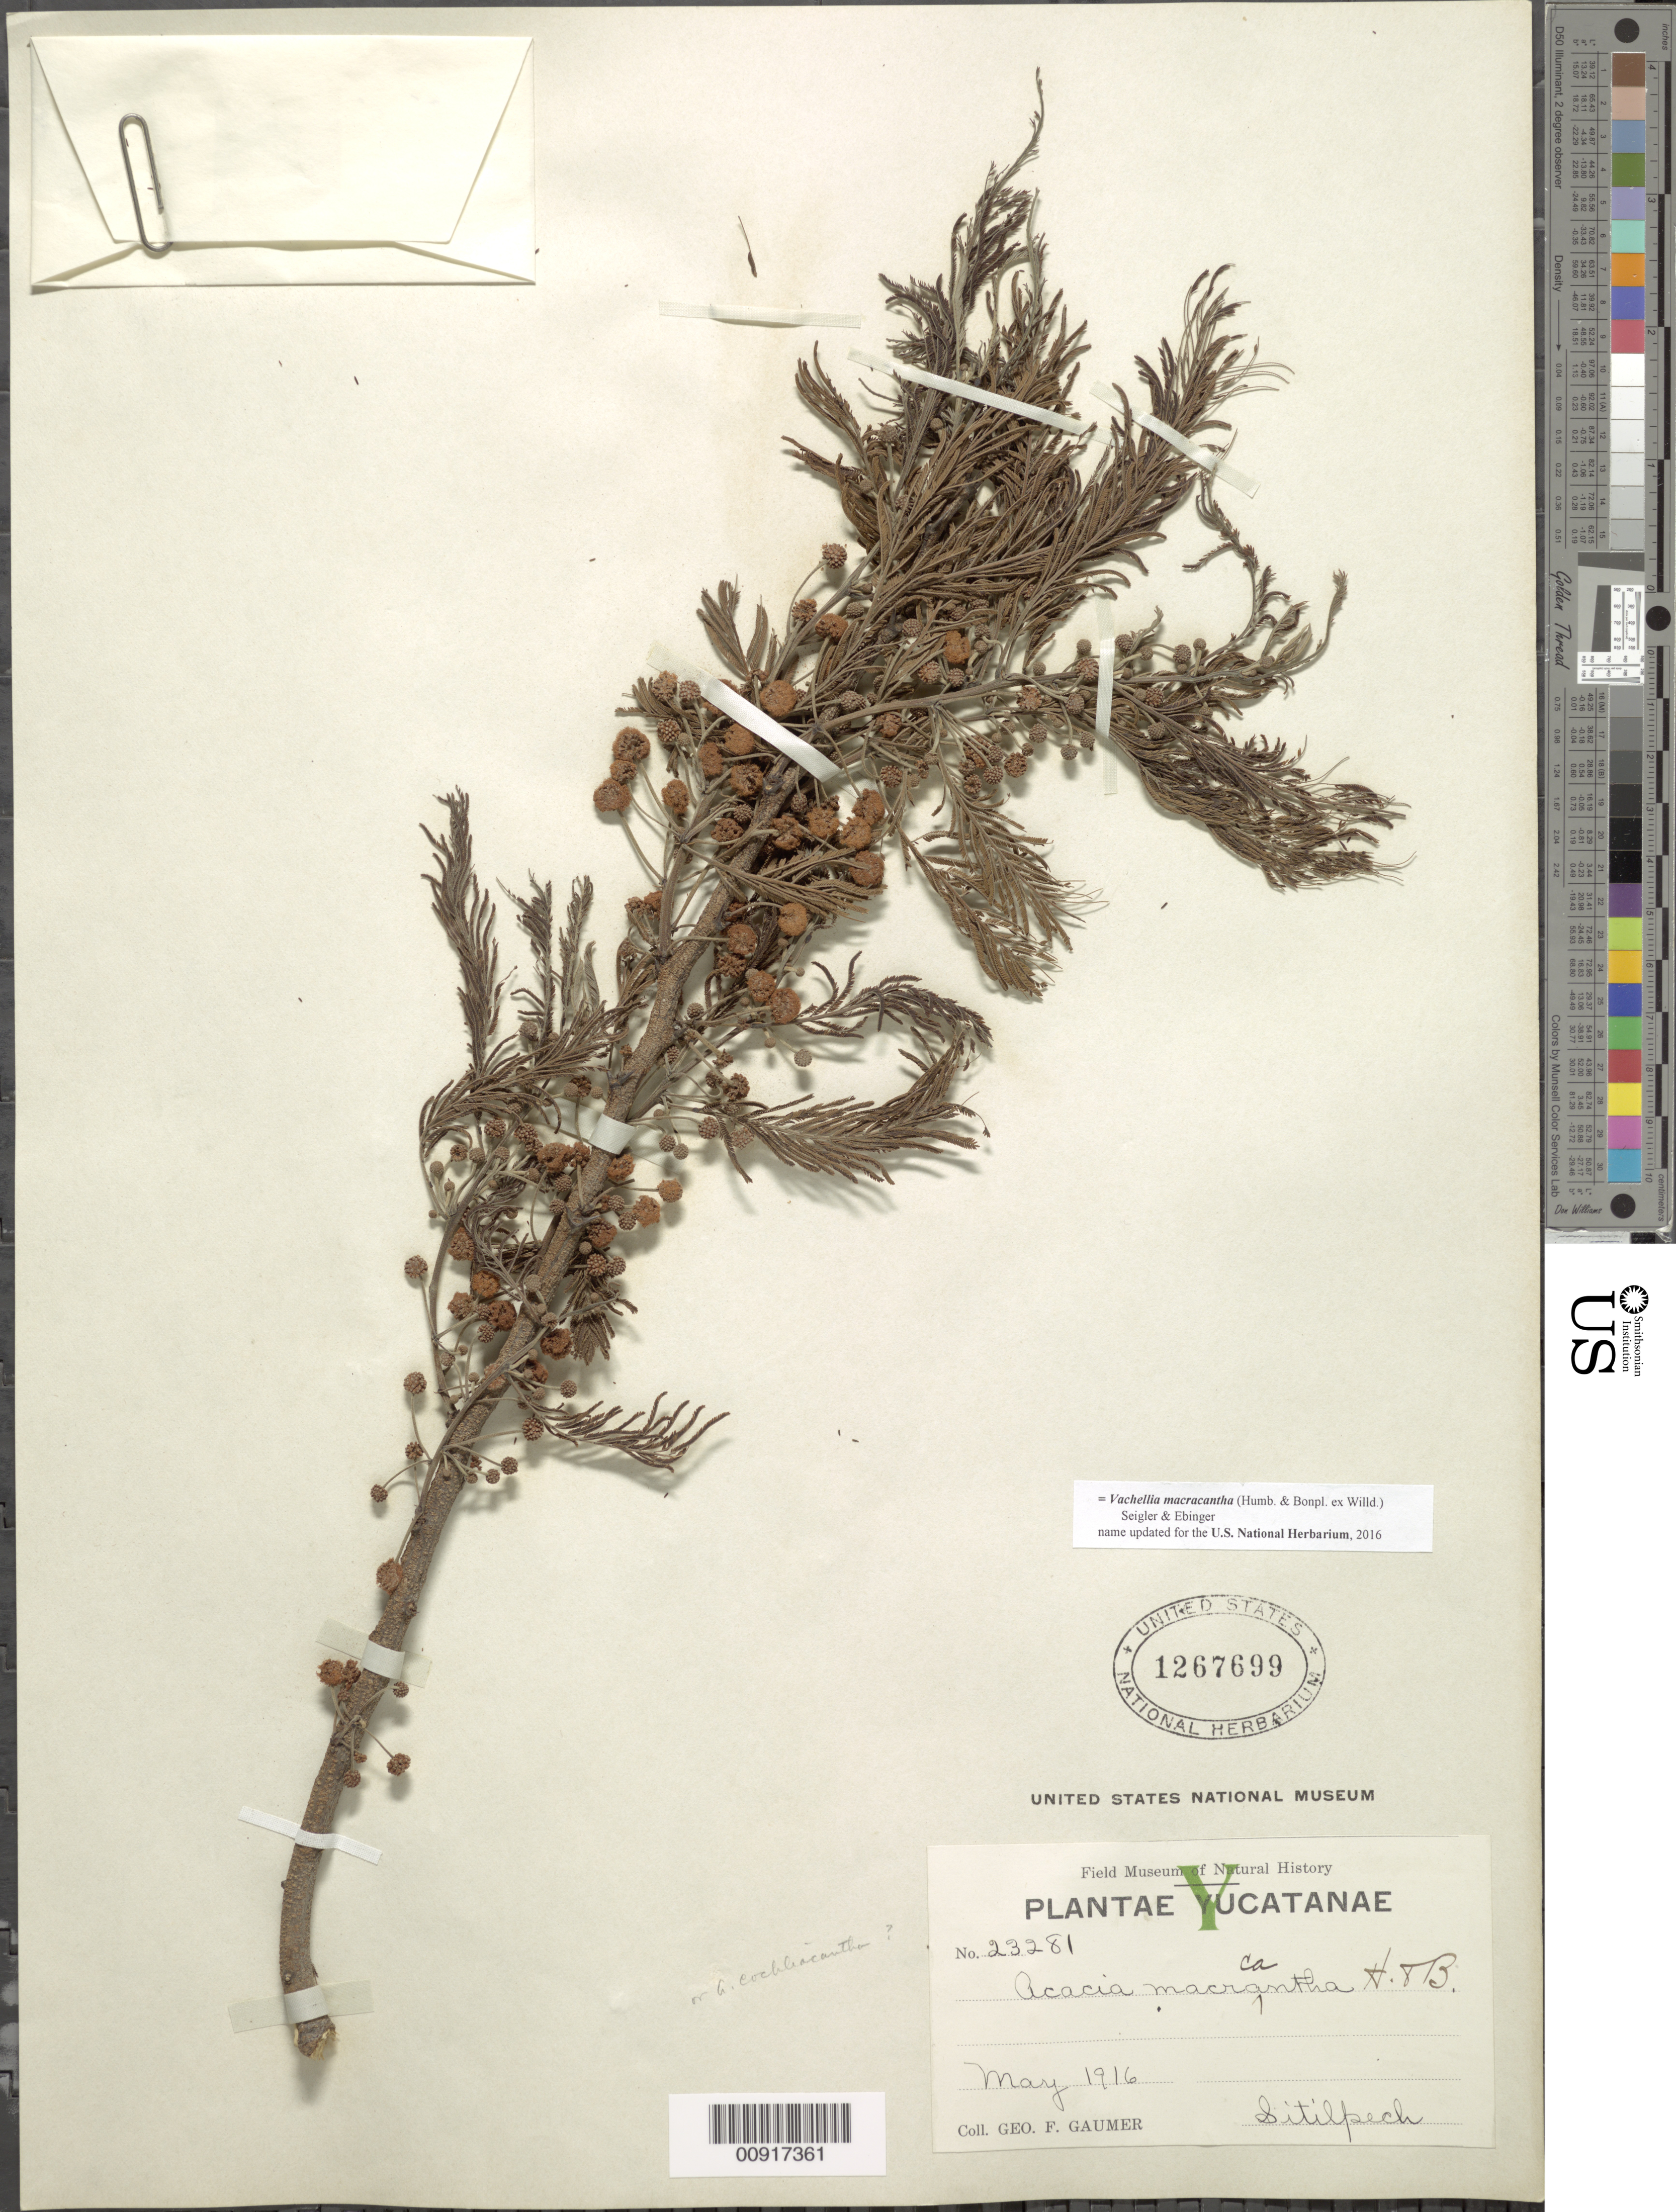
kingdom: Plantae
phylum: Tracheophyta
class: Magnoliopsida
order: Fabales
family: Fabaceae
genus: Vachellia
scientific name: Vachellia macracantha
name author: (Humb. & Bonpl. ex Willd.) Seigler & Ebinger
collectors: G. F. Gaumer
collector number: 23281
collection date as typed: May 1916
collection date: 1916-05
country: Mexico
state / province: Yucatán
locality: Sitilpech, Yucatán.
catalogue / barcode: US 1267699